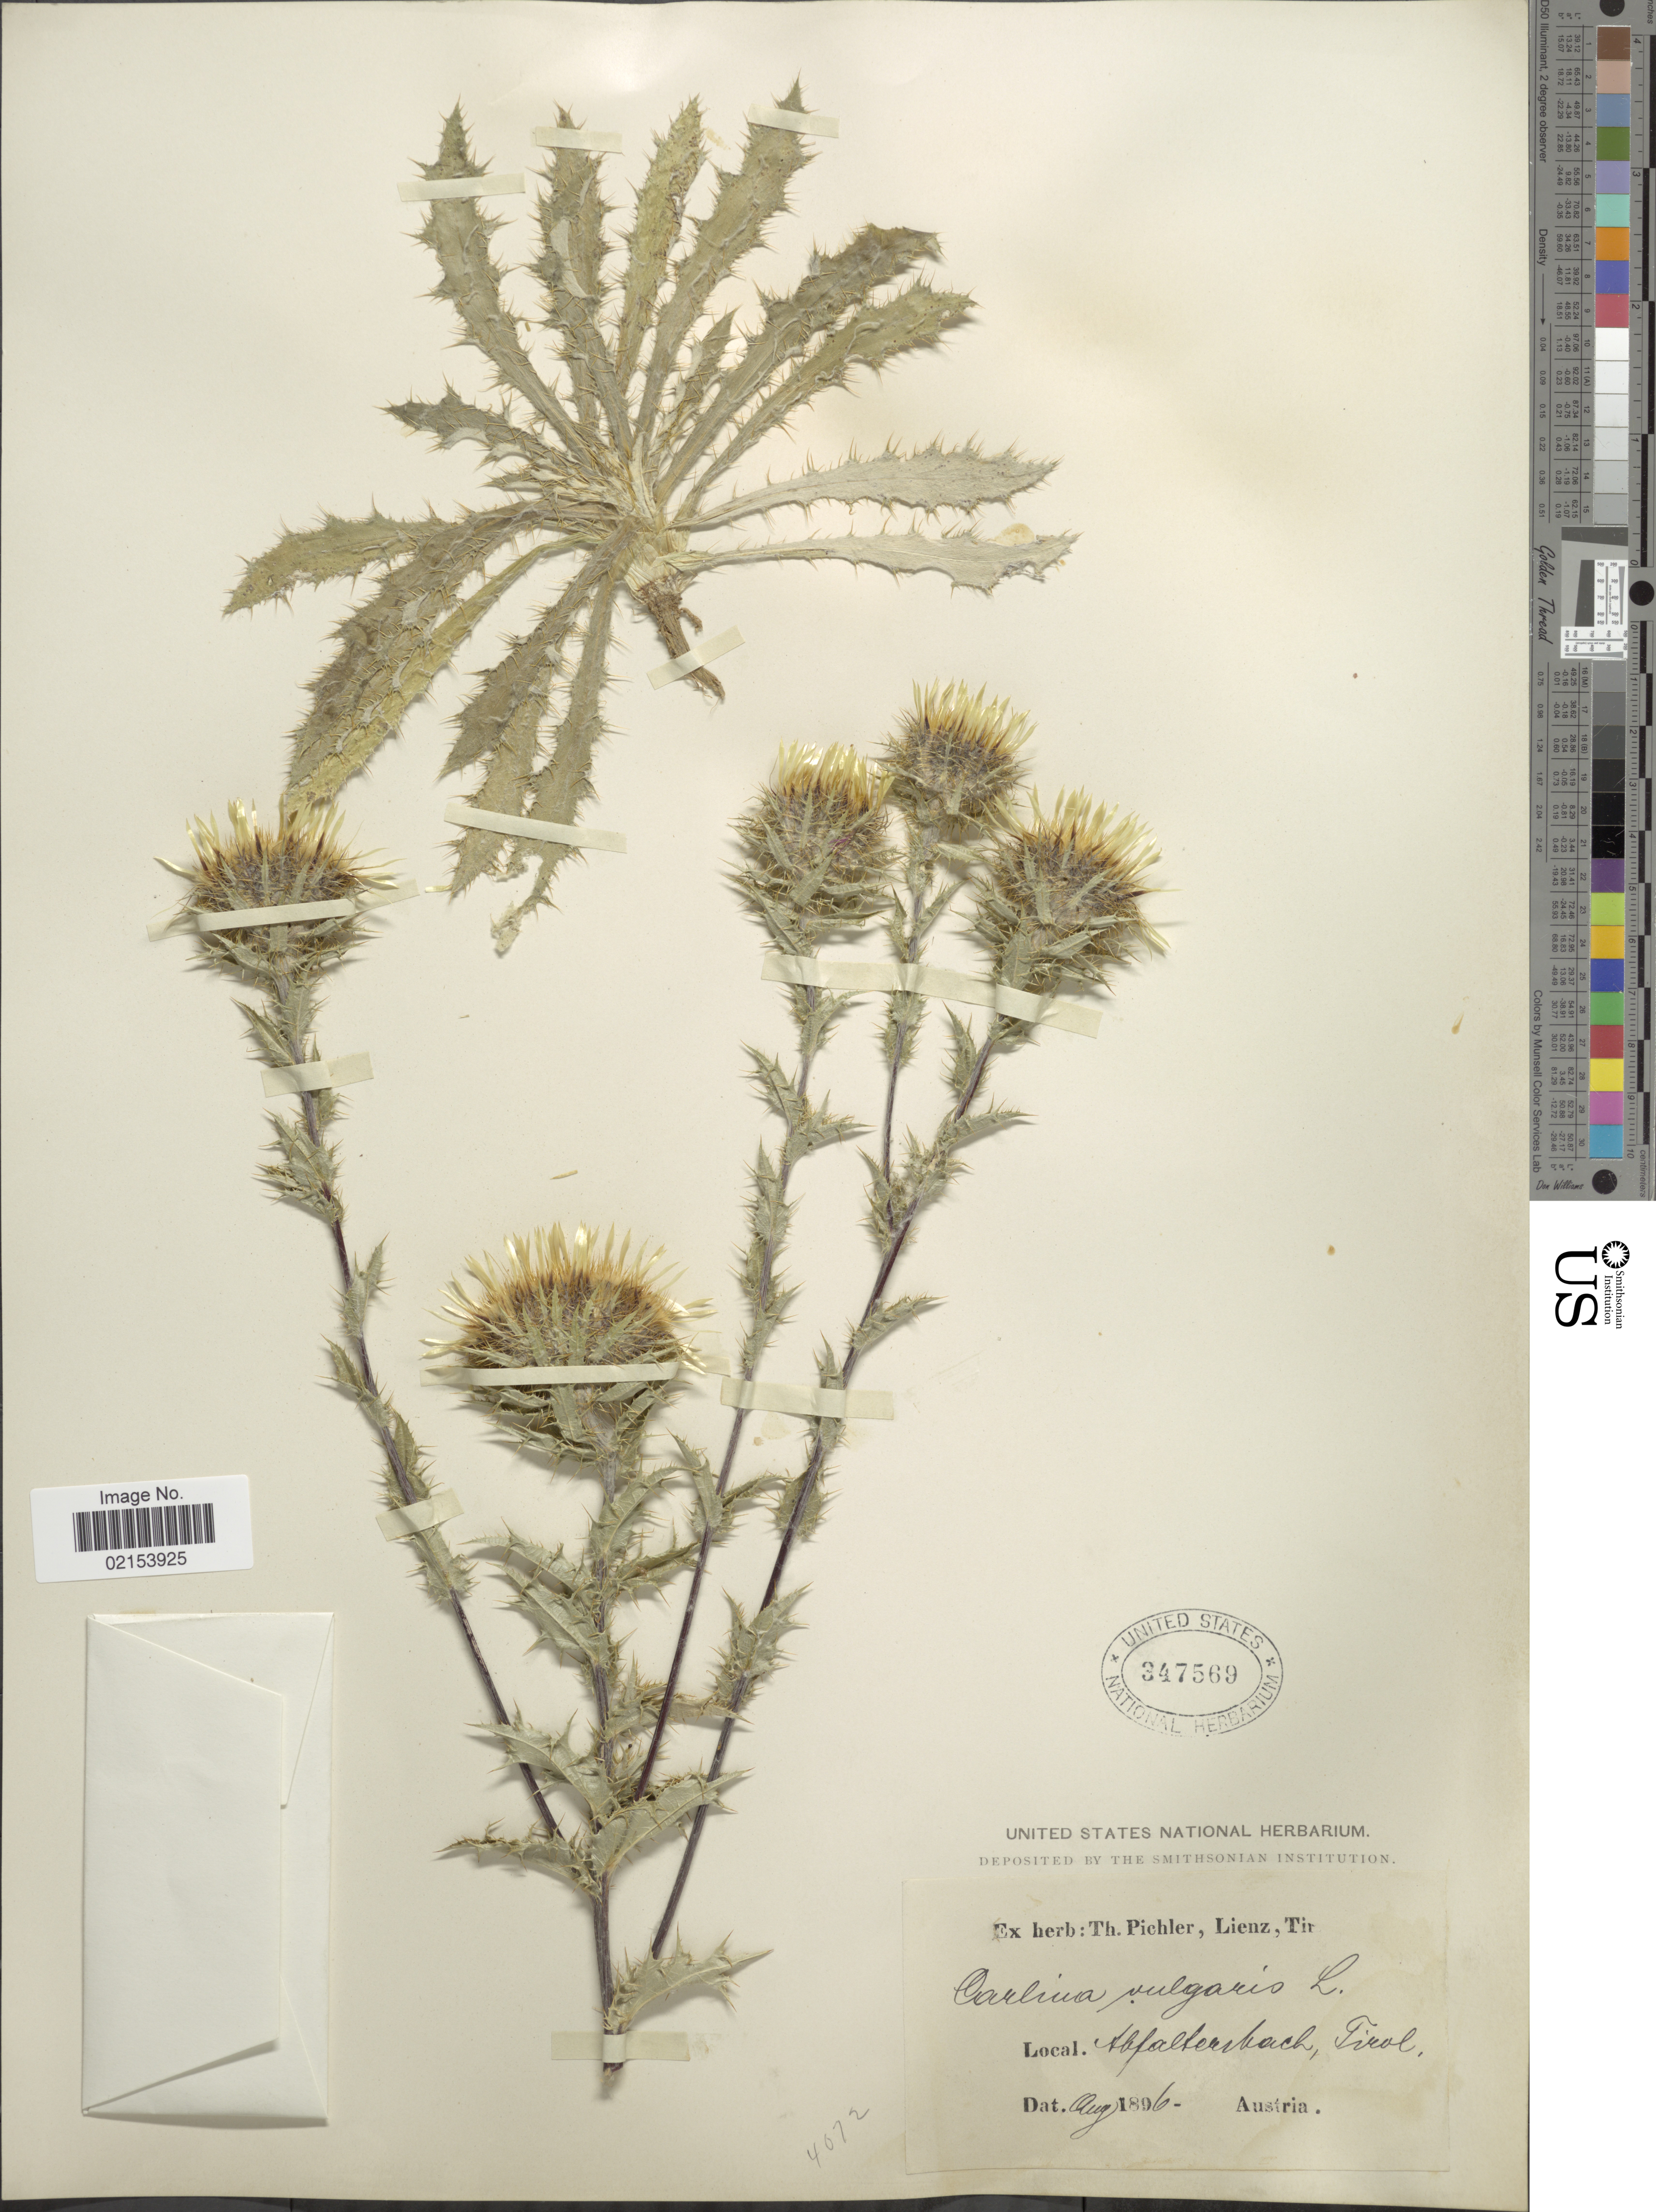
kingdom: Plantae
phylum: Tracheophyta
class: Magnoliopsida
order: Asterales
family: Asteraceae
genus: Carlina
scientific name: Carlina vulgaris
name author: L.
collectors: ex herb. T. Pichler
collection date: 1896-08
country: Austria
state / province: Tirol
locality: Abfaltersbach [interpreted]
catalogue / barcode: US 347569